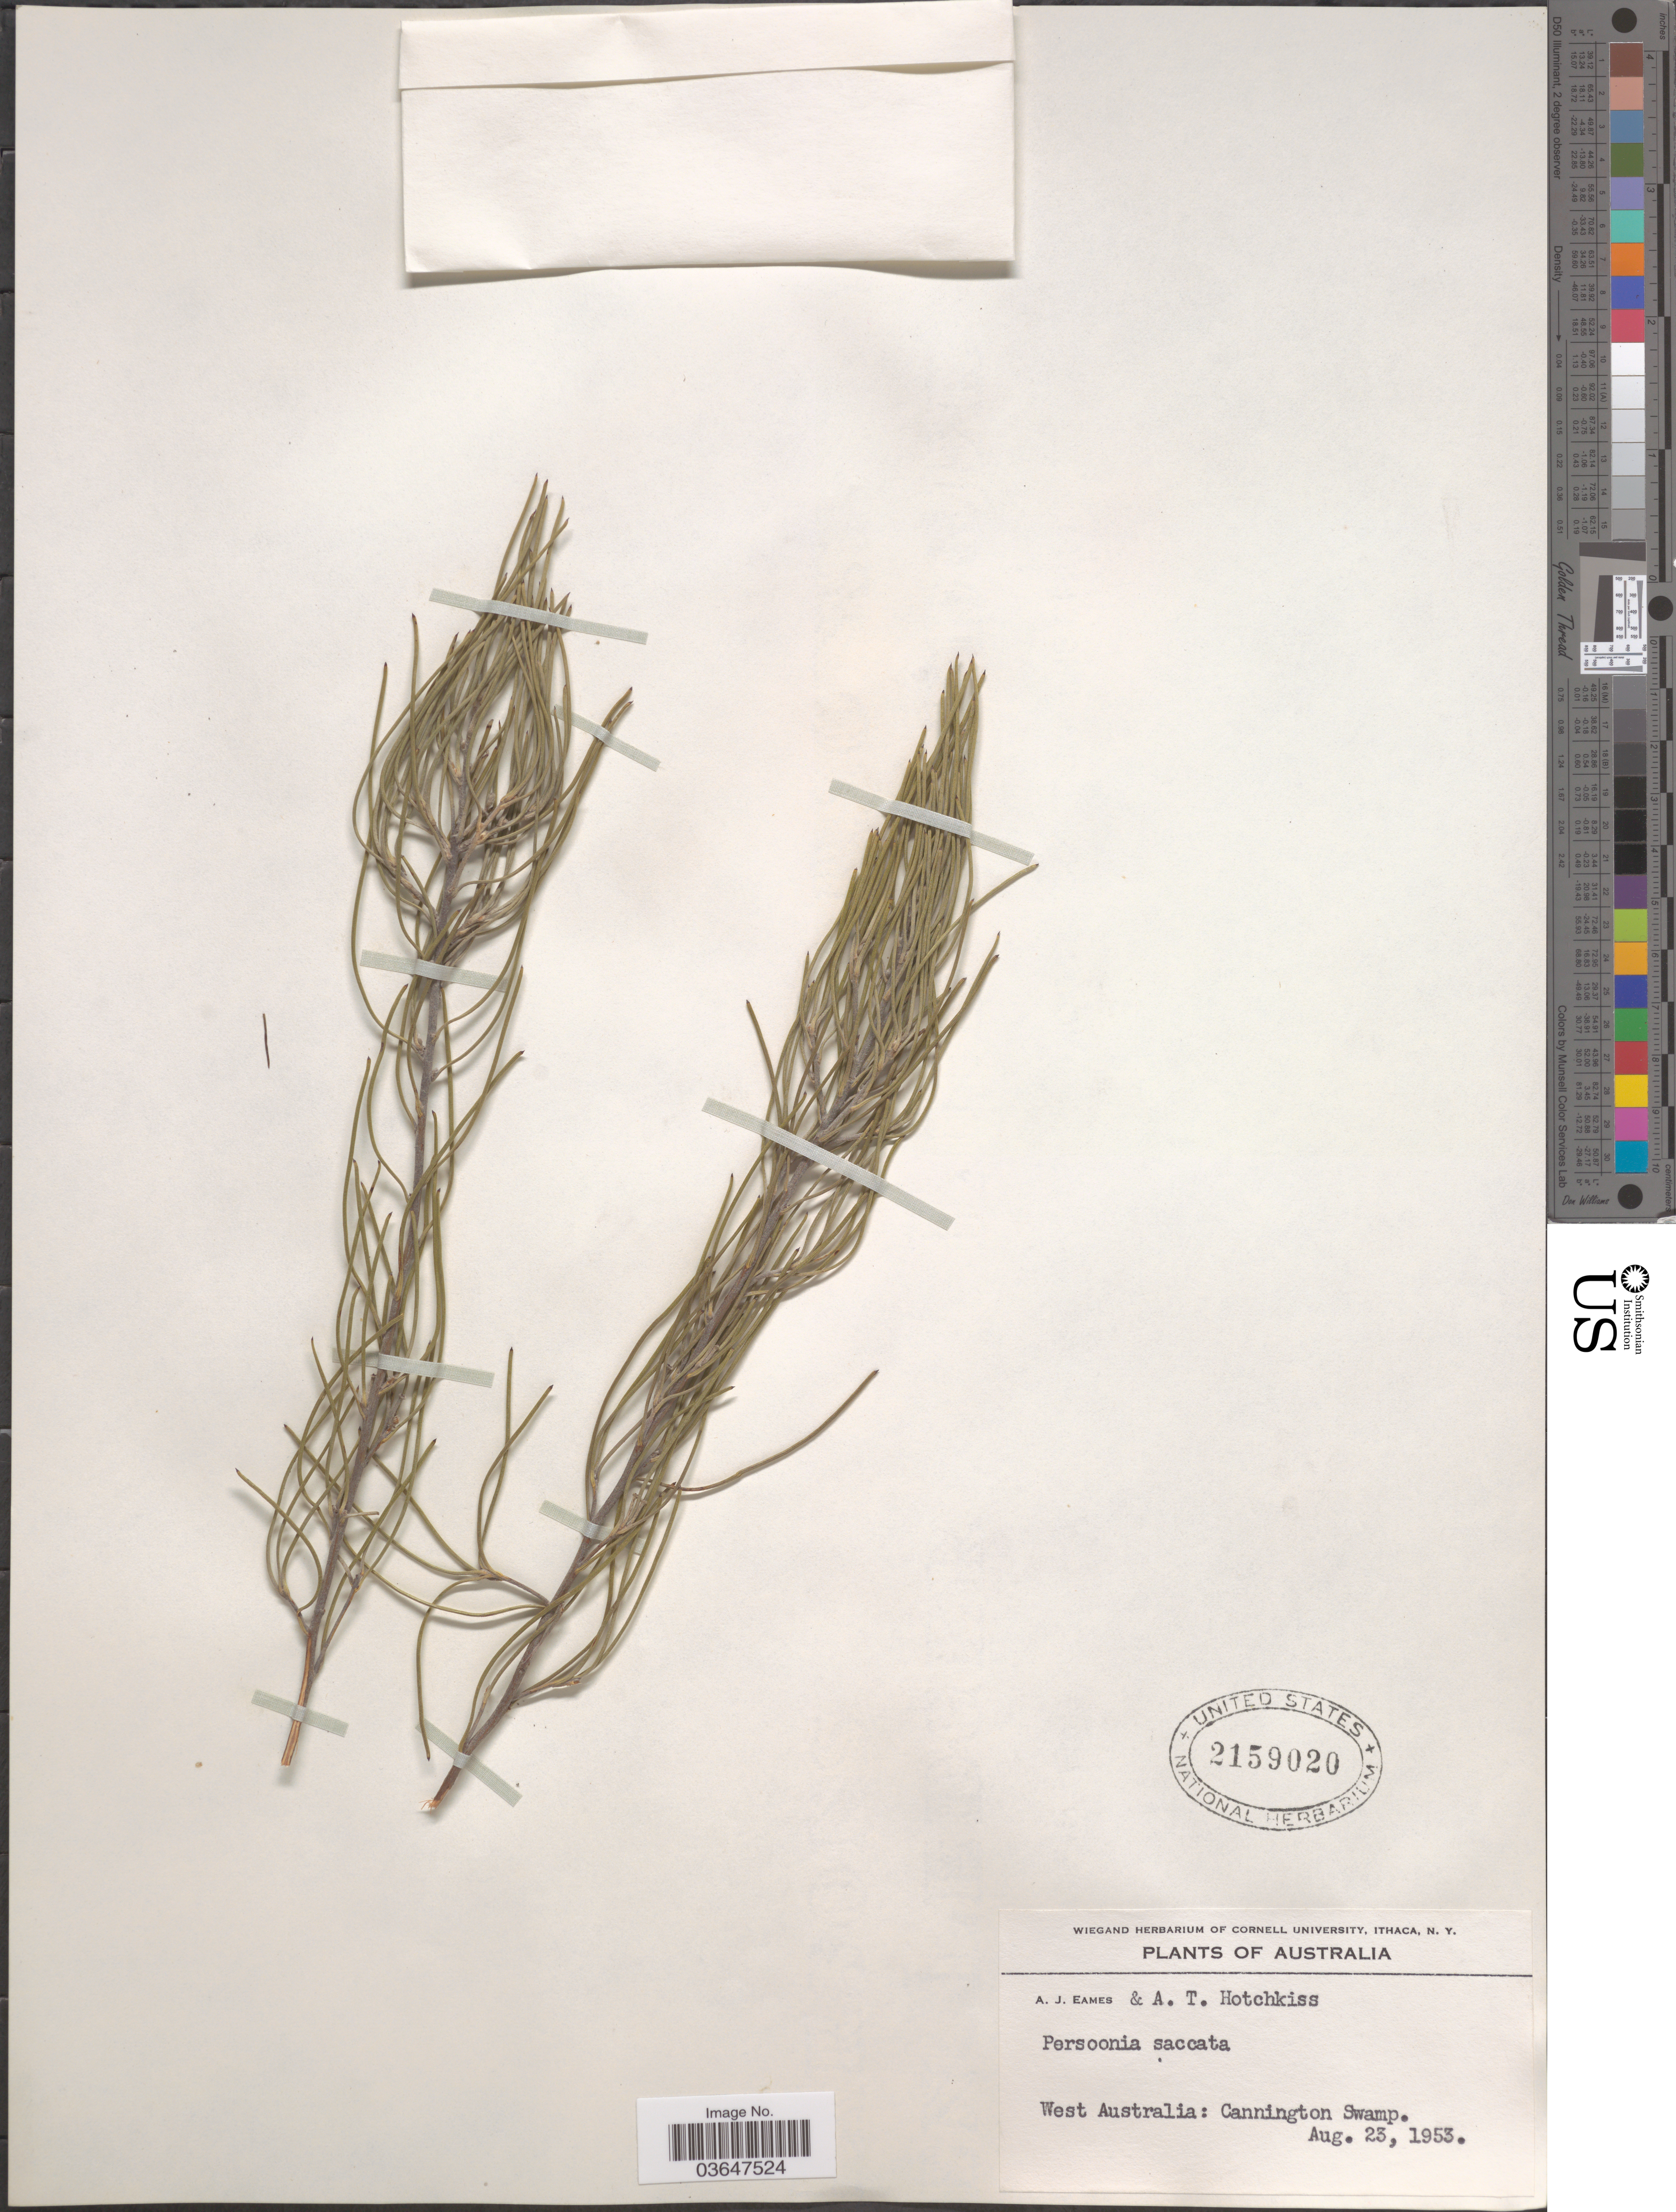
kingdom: Plantae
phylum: Tracheophyta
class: Magnoliopsida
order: Proteales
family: Proteaceae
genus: Persoonia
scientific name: Persoonia saccata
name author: R. Br.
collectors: A. J. Eames & A. Hotchkiss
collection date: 1953-08-23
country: Australia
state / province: Western Australia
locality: West Australia: Cannington Swamp.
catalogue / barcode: US 2159020